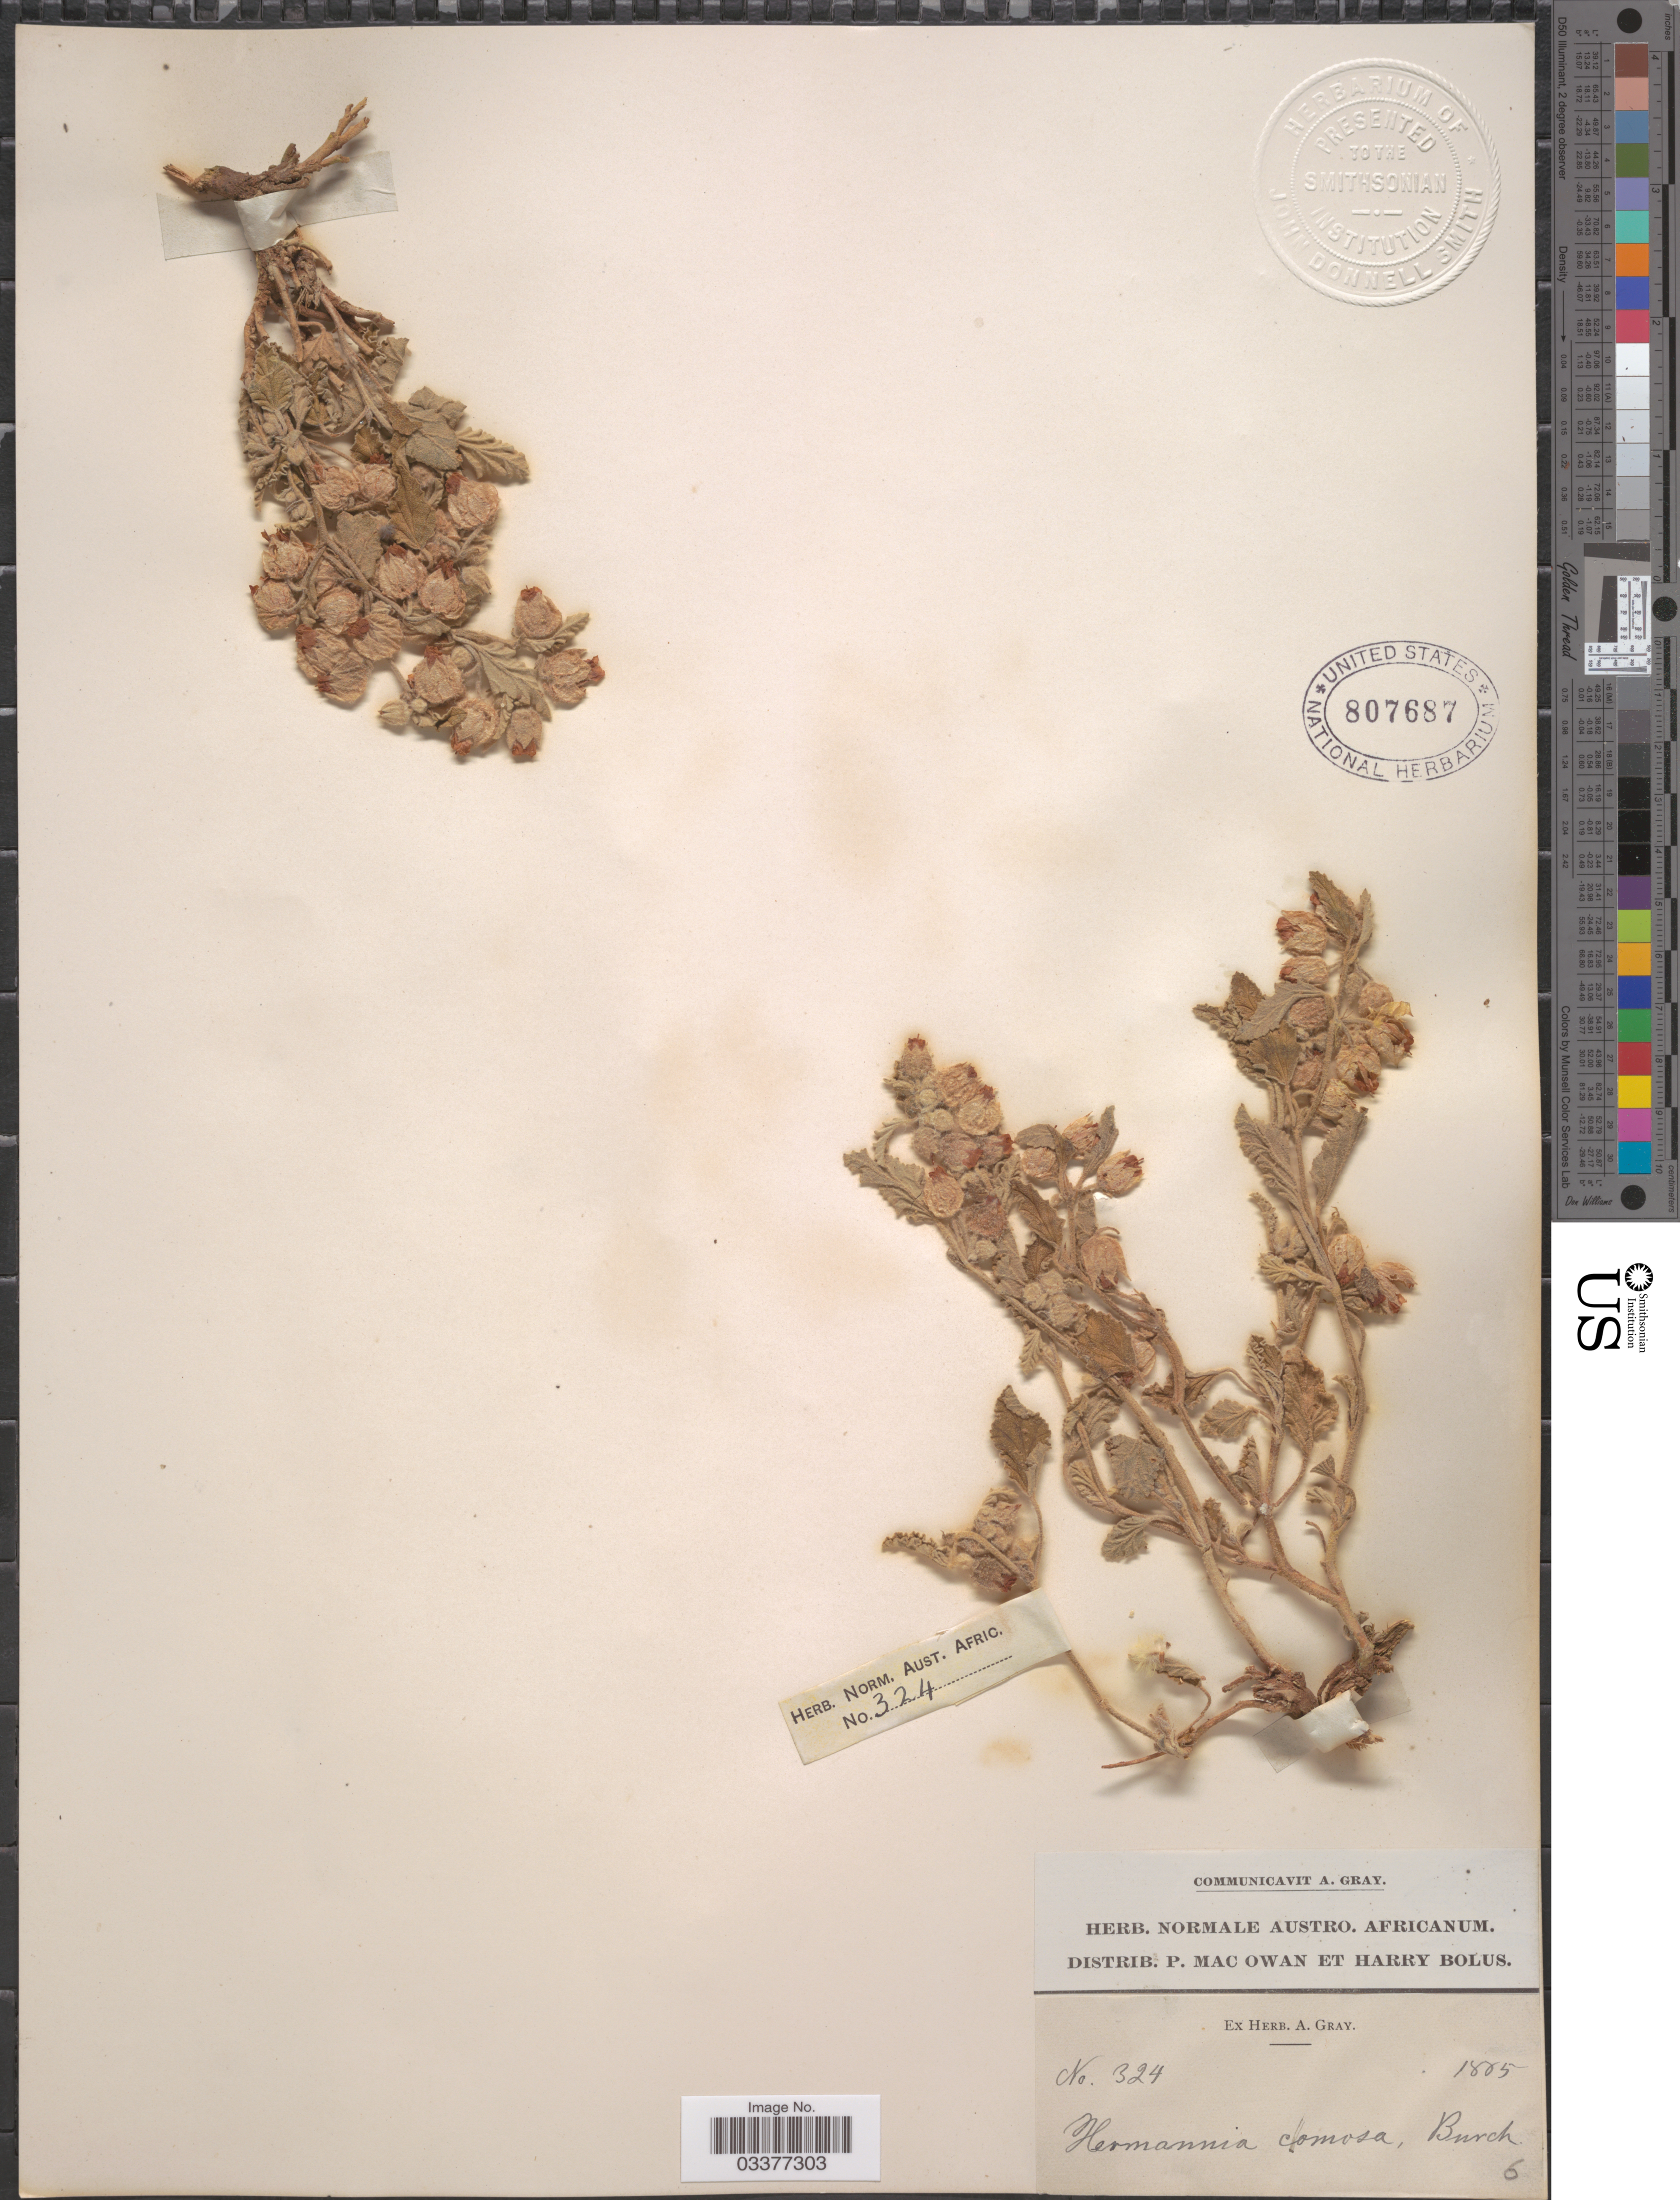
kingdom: Plantae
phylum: Tracheophyta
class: Magnoliopsida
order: Malvales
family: Malvaceae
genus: Hermannia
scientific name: Hermannia comosa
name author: ex DC.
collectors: ex herb. Gray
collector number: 324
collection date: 1805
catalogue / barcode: US 807687